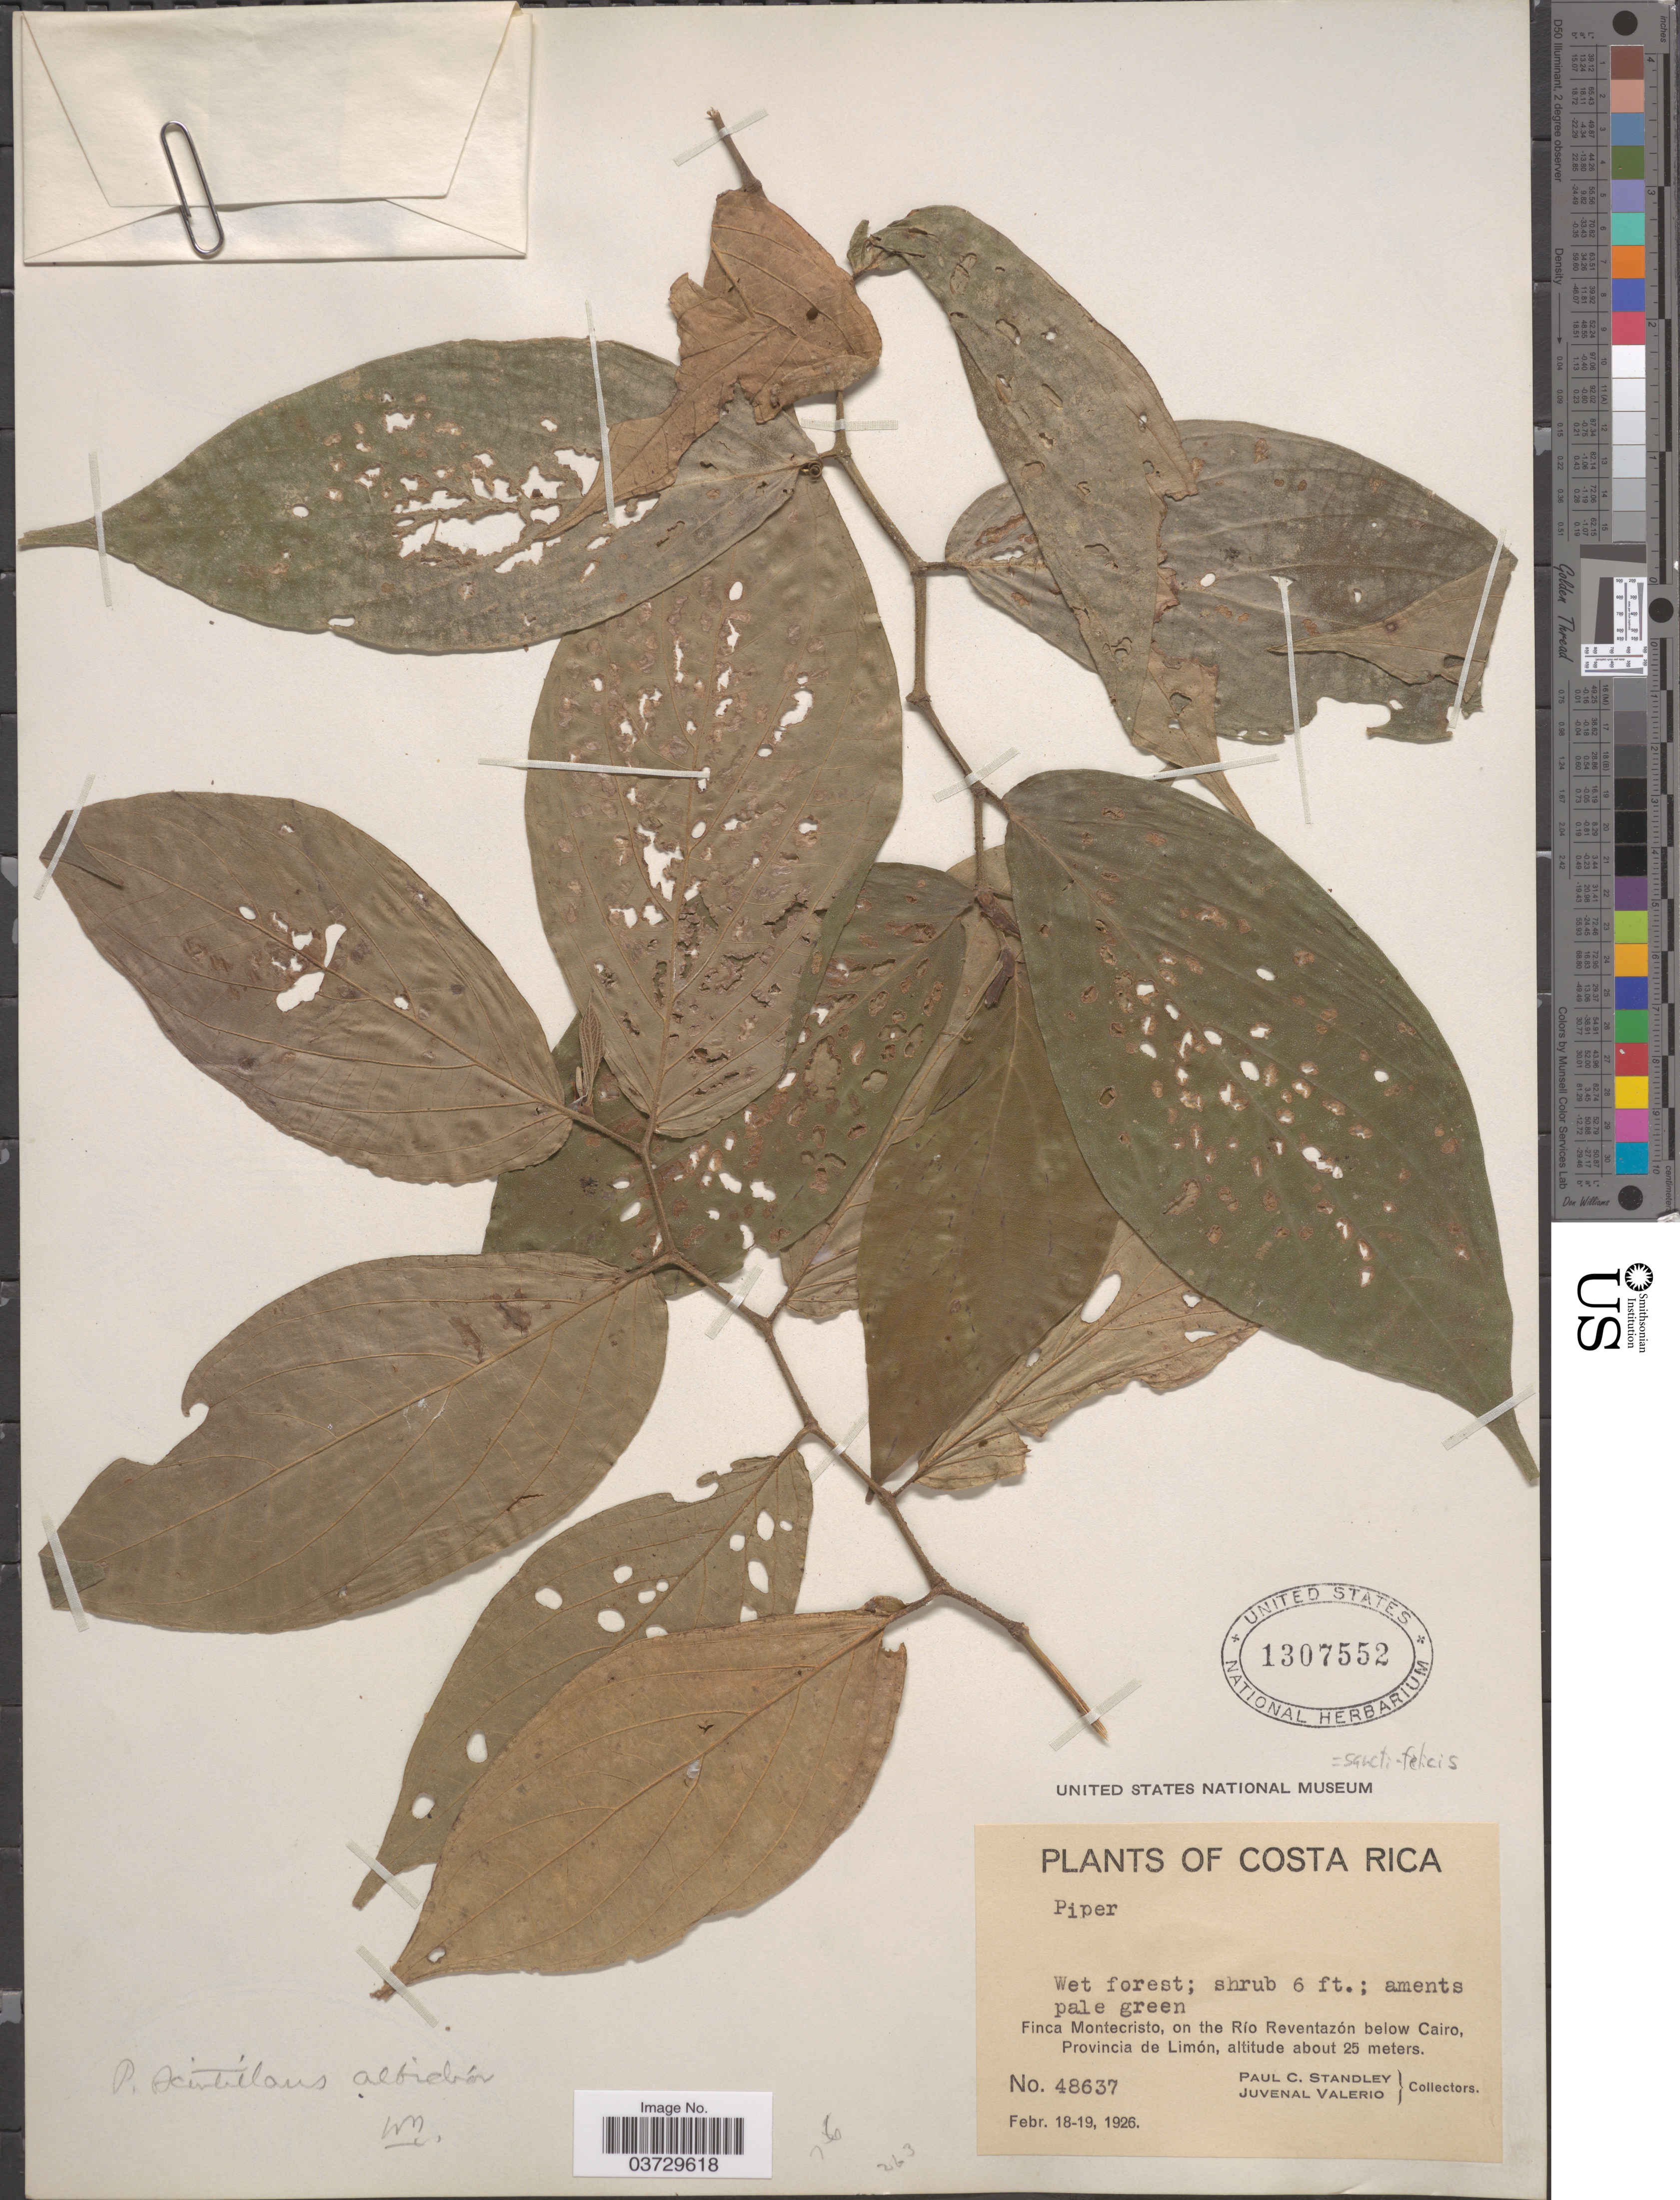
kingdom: Plantae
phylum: Tracheophyta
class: Magnoliopsida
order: Piperales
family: Piperaceae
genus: Piper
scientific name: Piper sancti-felicis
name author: Trel.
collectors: P. C. Standley & J. Valerio R.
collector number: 48637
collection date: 1926-02-18/1926-02-19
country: Costa Rica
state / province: Limón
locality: Finca Montecristo, on the Río Reventazón below Cairo.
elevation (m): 25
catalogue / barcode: US 1307552